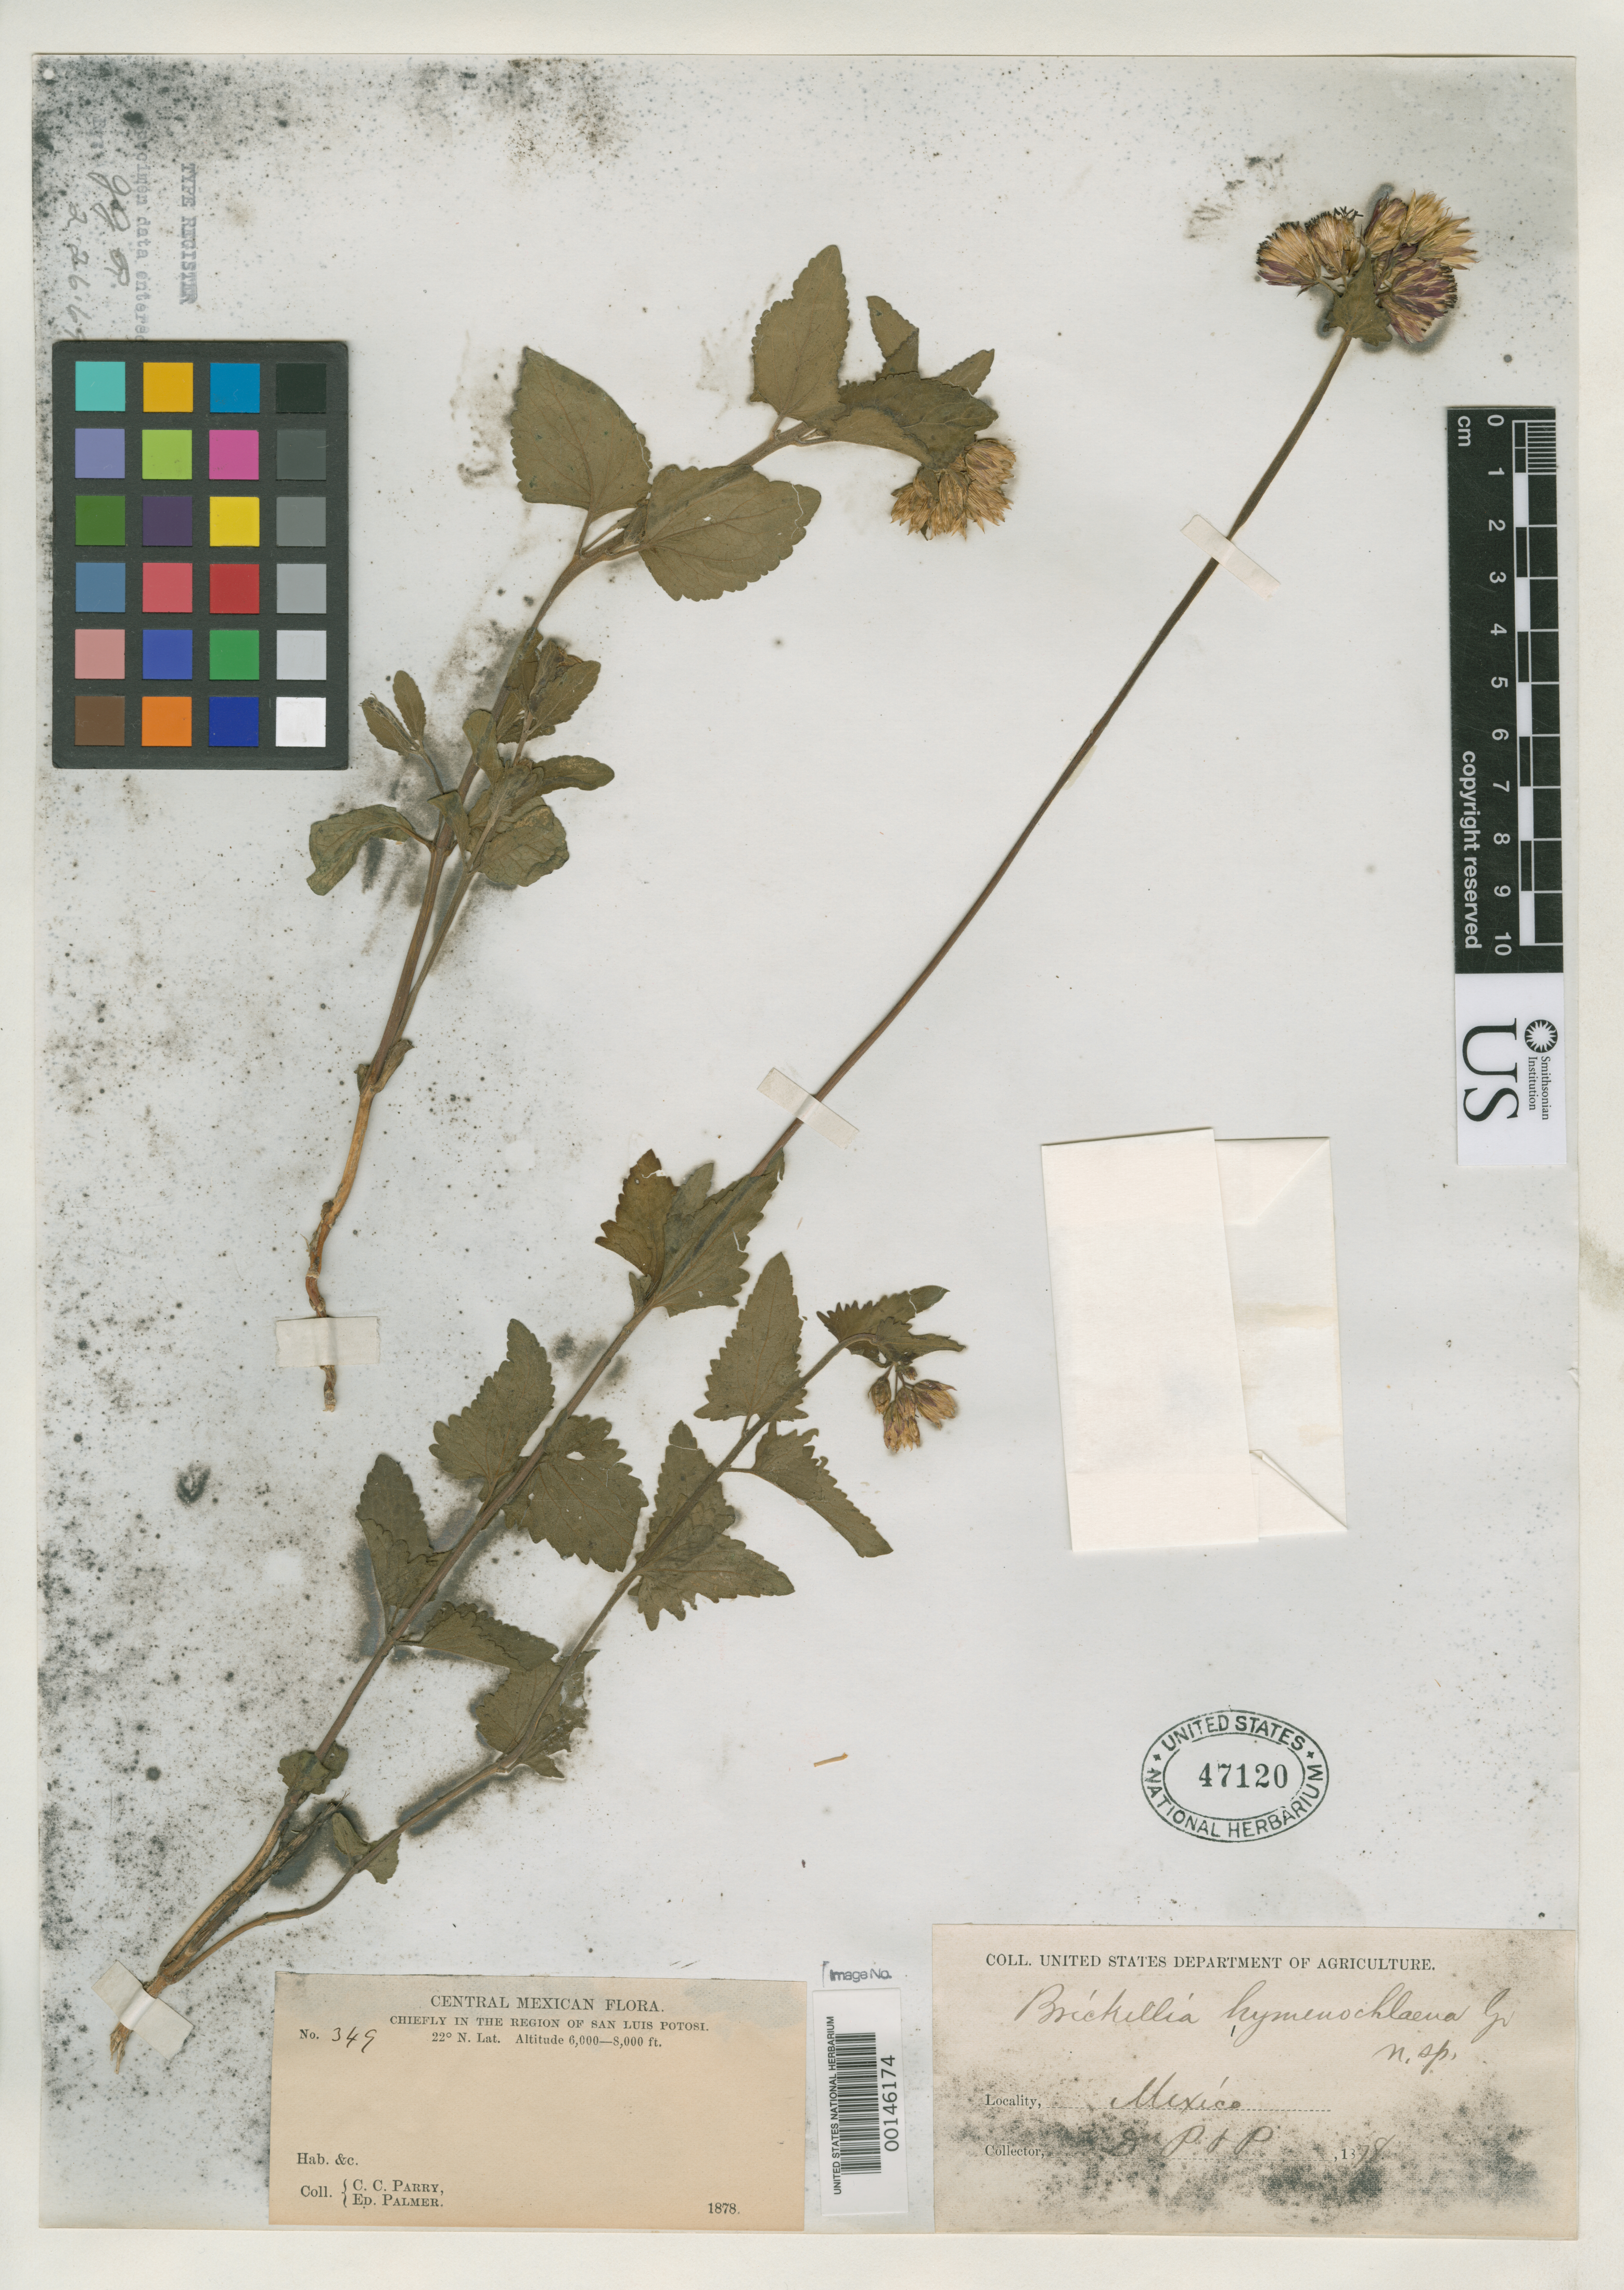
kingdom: Plantae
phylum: Tracheophyta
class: Magnoliopsida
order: Asterales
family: Asteraceae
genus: Brickellia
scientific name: Brickellia hymenochlaena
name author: A. Gray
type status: Isotype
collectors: C. C. Parry & E. Palmer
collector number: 349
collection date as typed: May 1878 to -- Jun 1878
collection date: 1878-05/1878-06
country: Mexico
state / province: San Luis Potosi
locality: Foothills of mountains near San Luis Potosi.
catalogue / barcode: US 47120